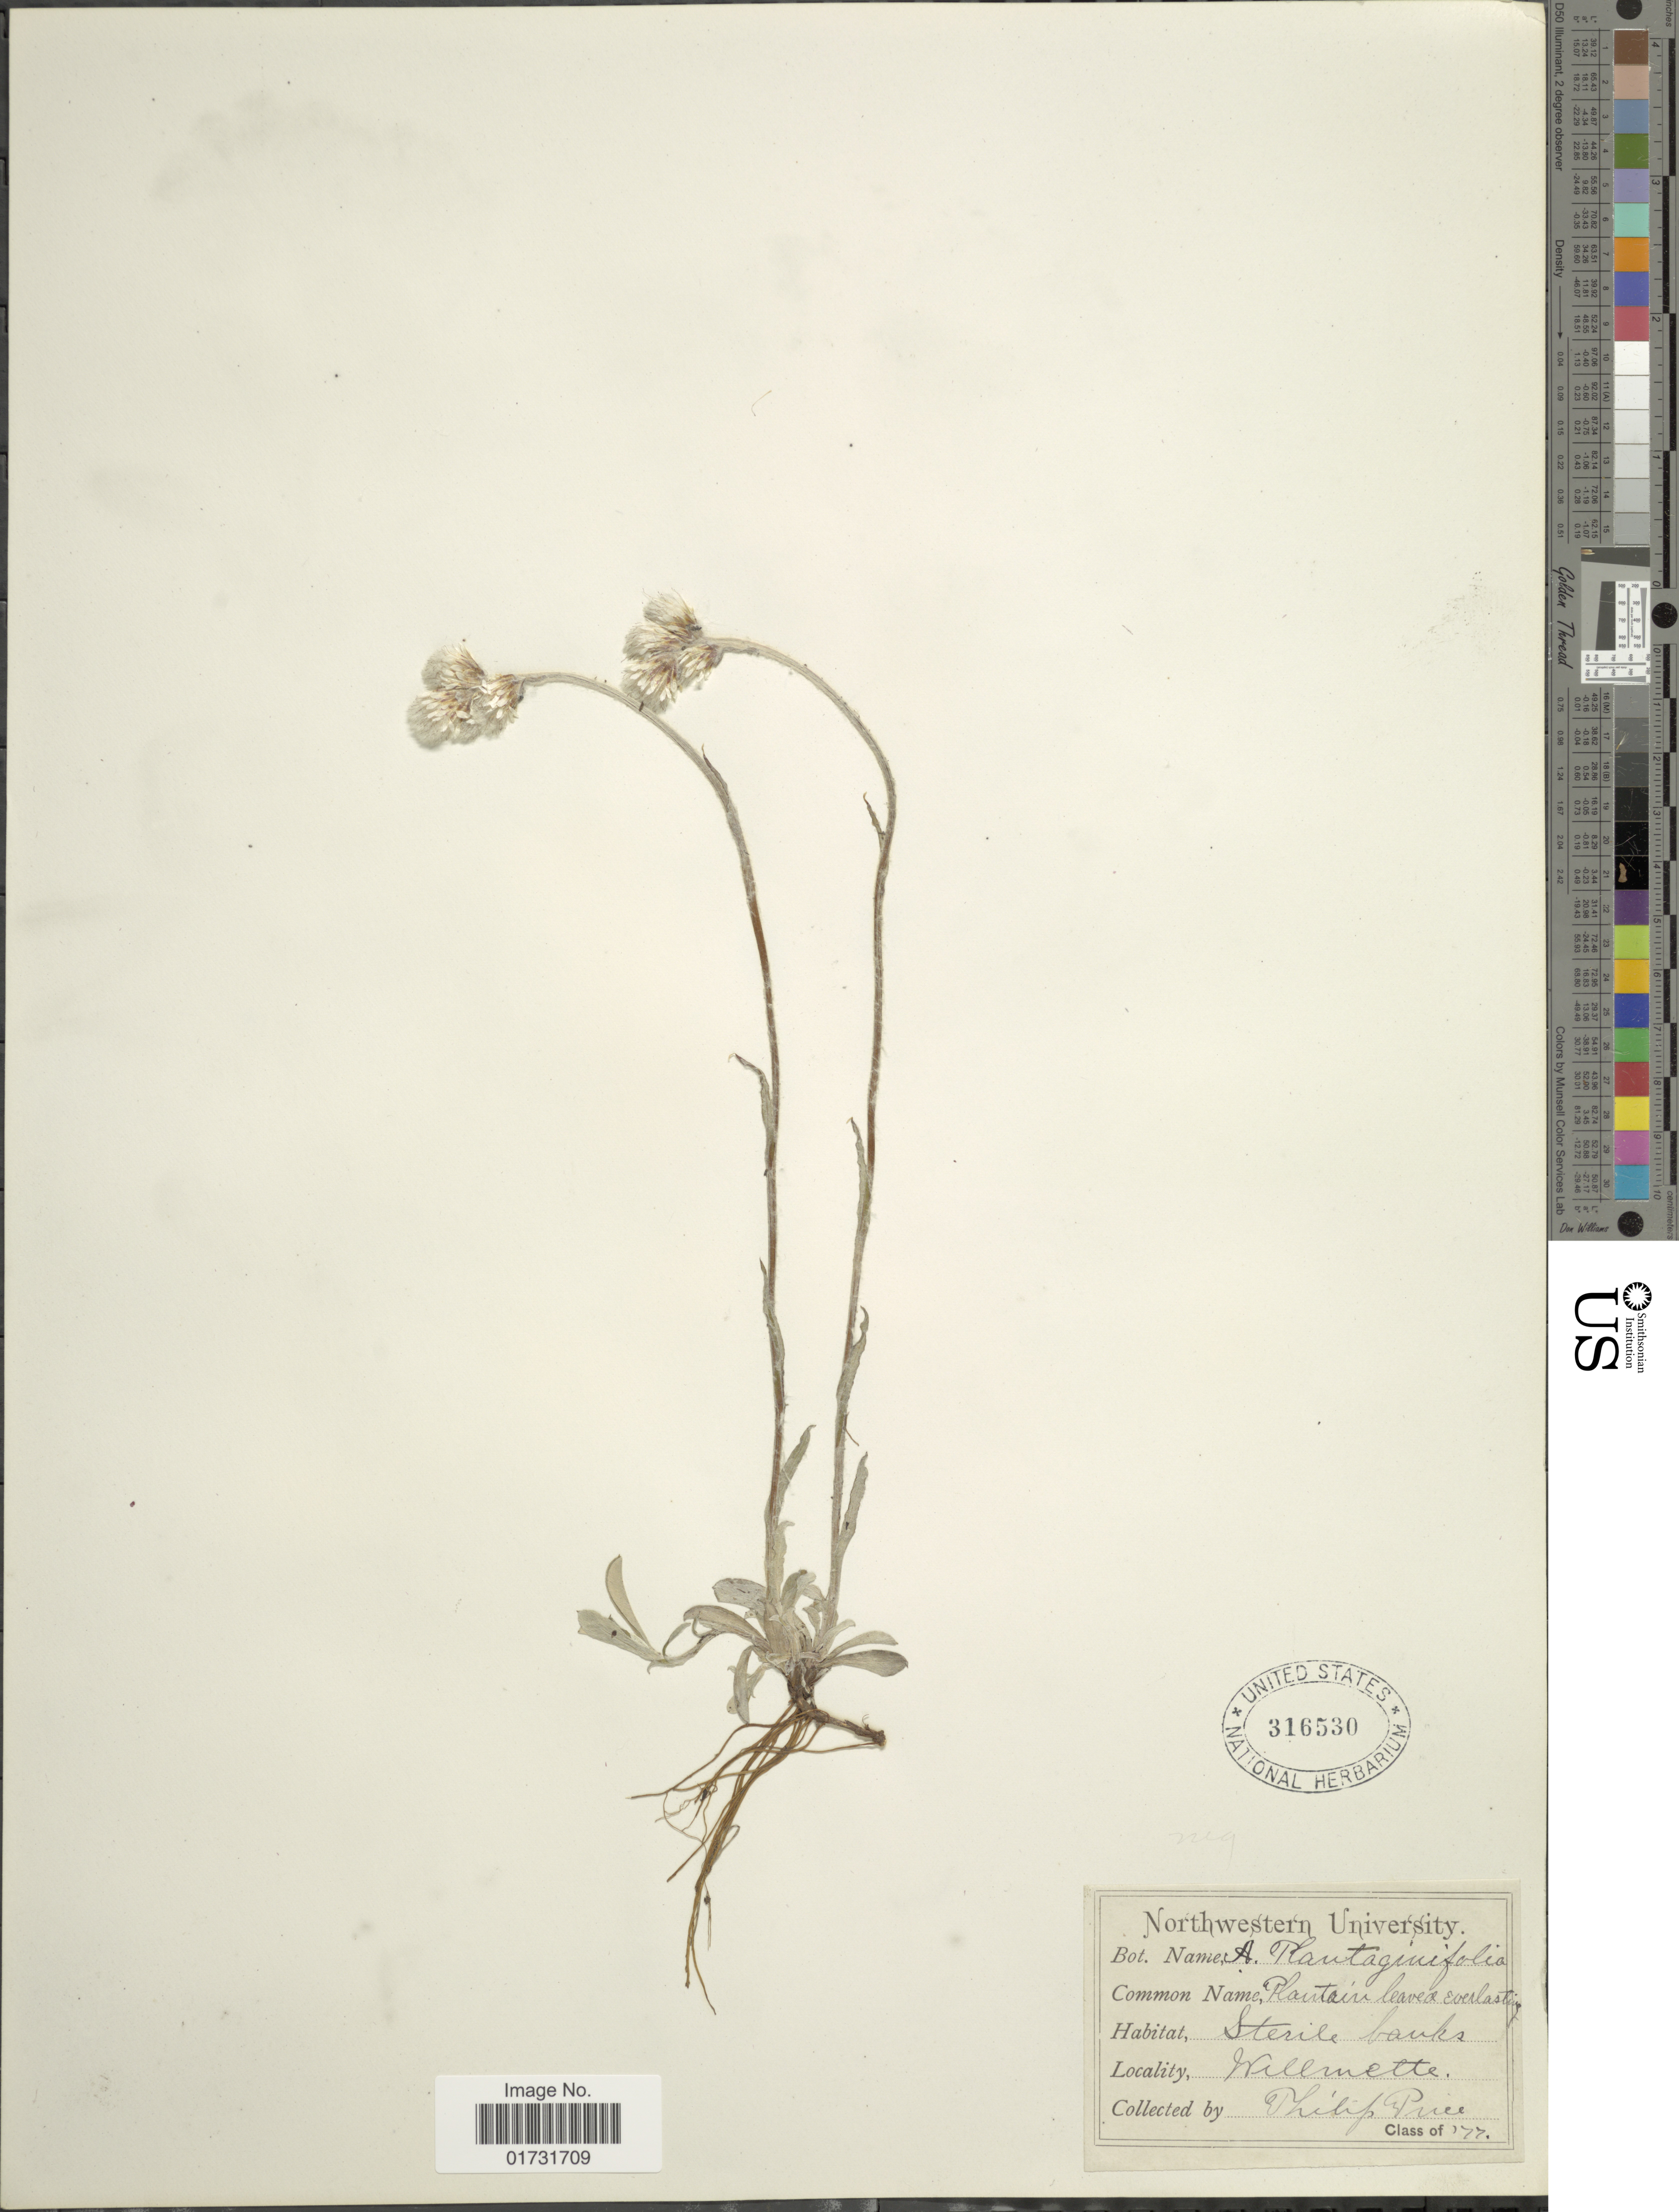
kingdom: Plantae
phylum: Tracheophyta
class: Magnoliopsida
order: Asterales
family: Asteraceae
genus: Antennaria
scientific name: Antennaria neglecta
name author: Greene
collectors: P. Price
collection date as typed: Transcribed d/m/y: //77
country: United States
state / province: Oregon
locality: Willmette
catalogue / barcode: US 316530